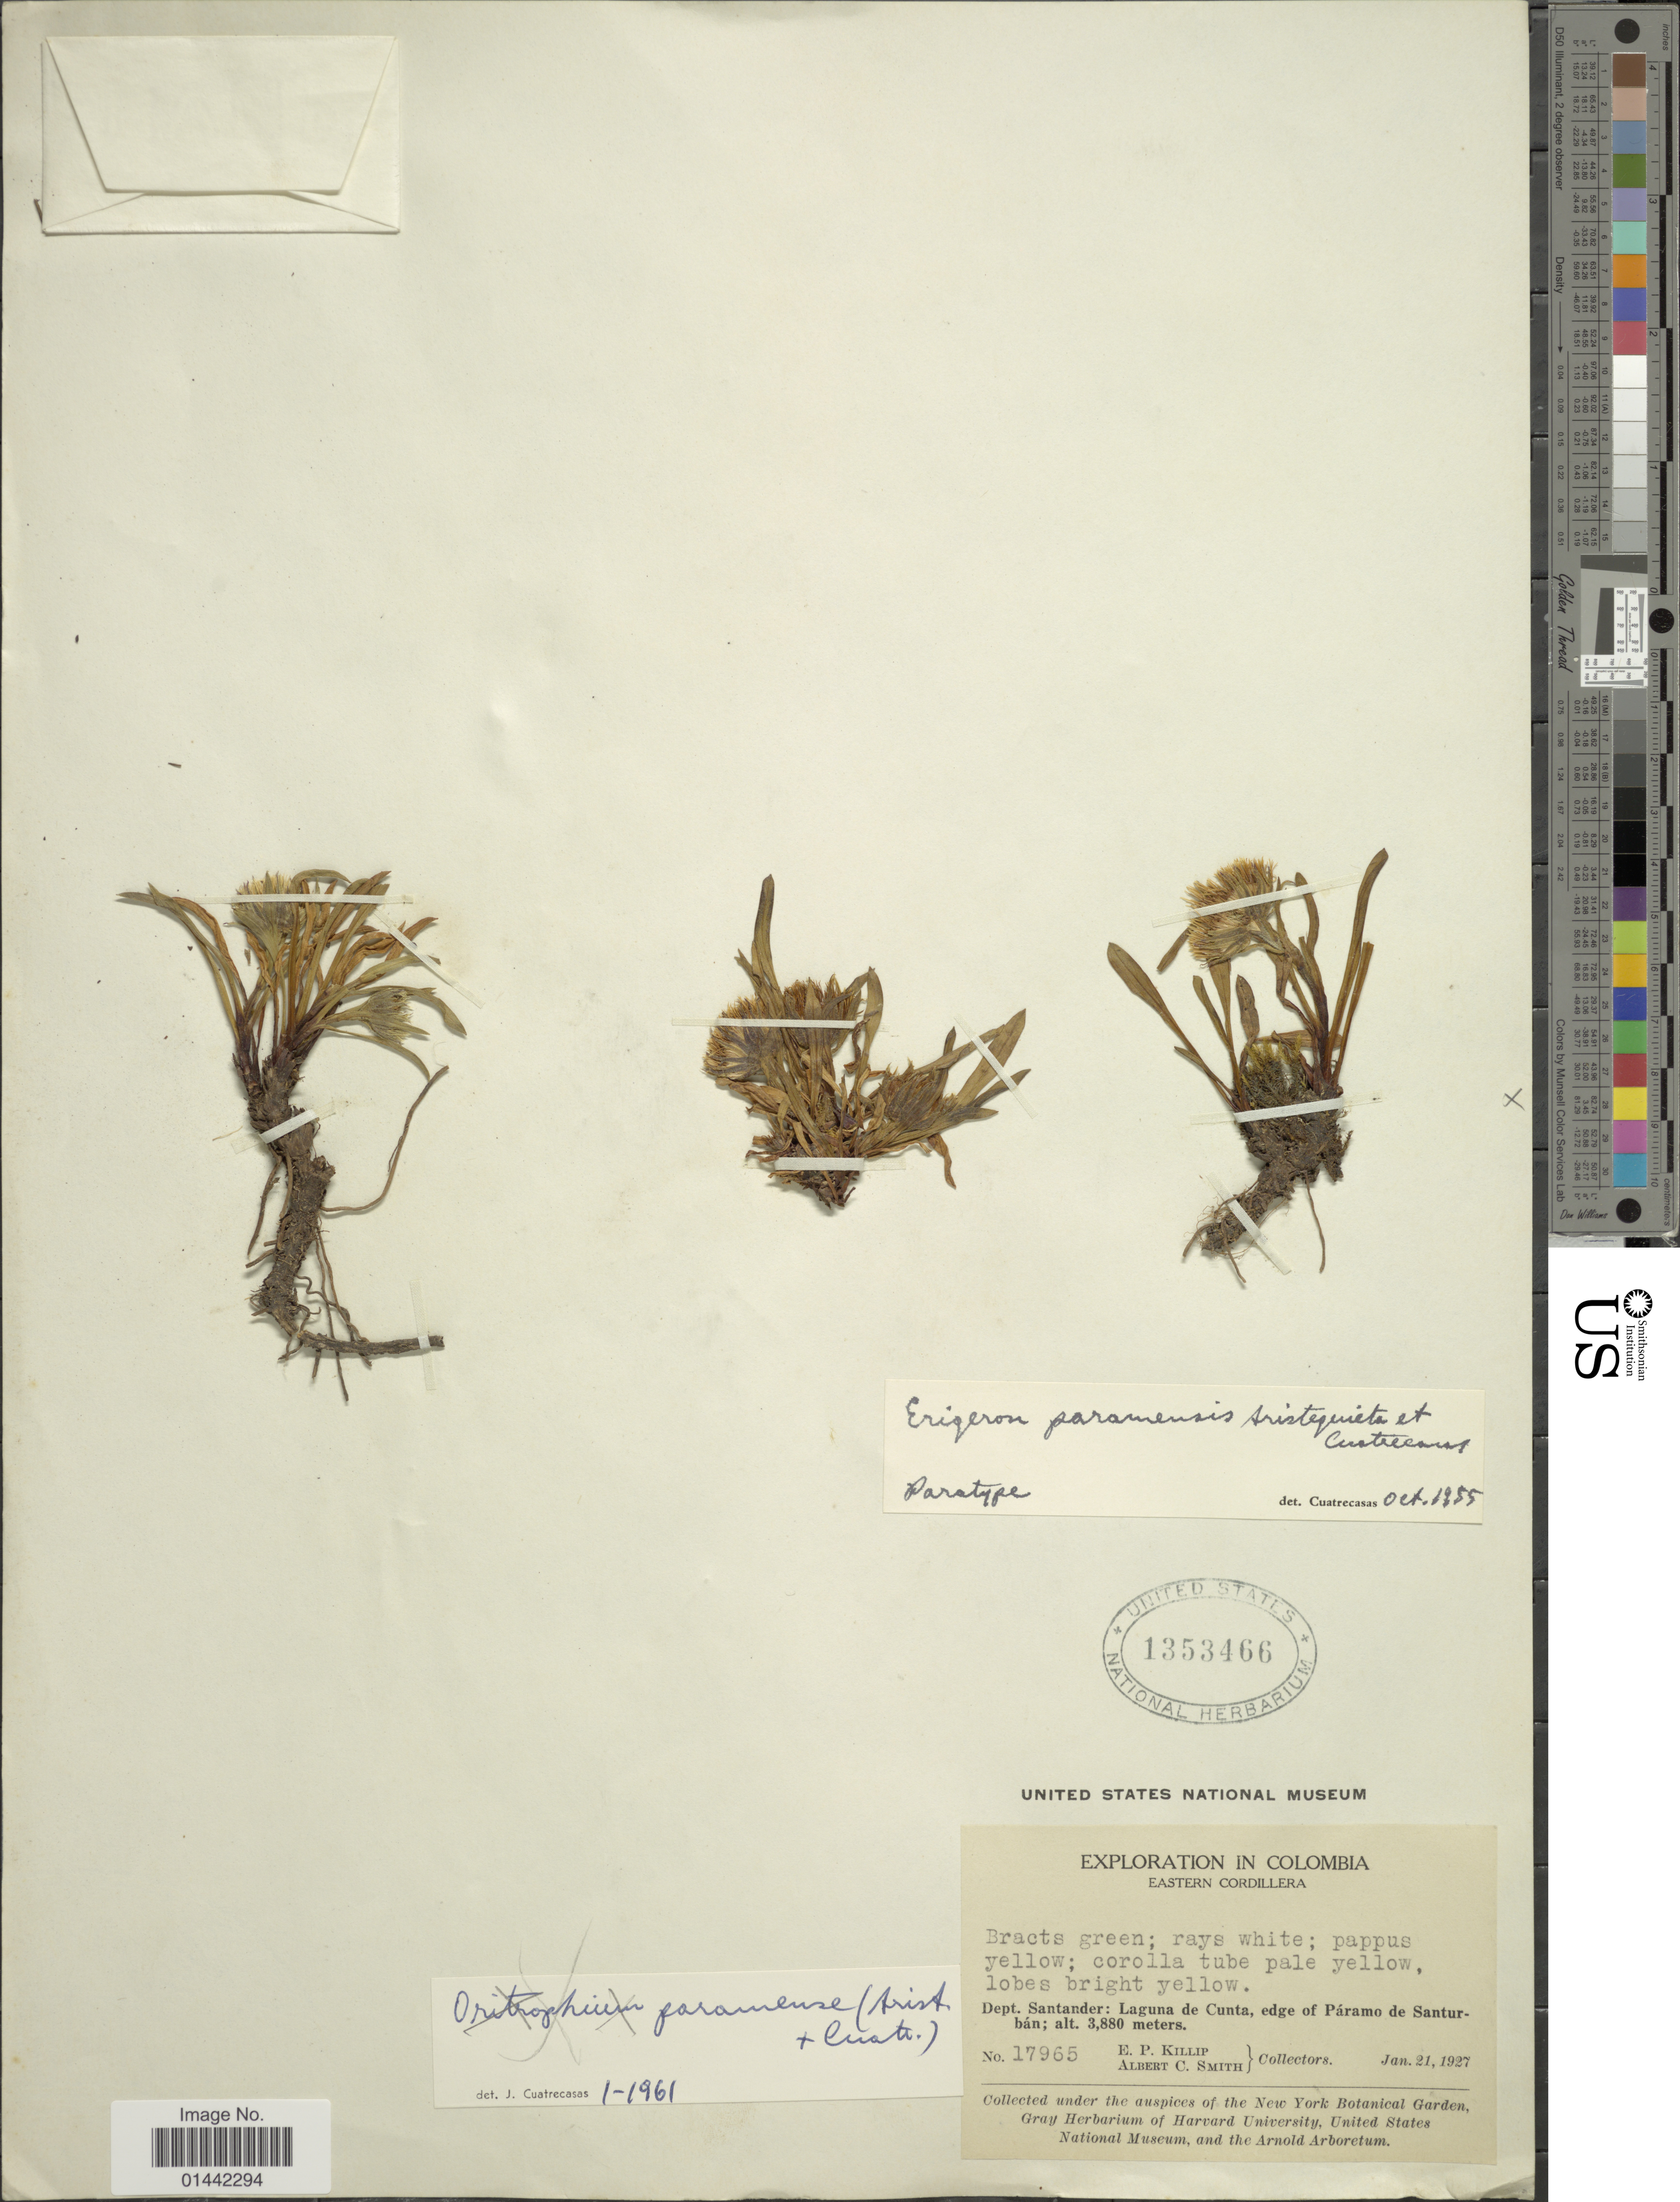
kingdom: Plantae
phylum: Tracheophyta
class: Magnoliopsida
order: Asterales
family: Asteraceae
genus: Erigeron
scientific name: Erigeron paramensis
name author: Aristeg. & Cuatrec.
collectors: E. P. Killip & A. C. Smith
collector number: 17965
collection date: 1927-01-21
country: Colombia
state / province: Santander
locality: Eastern Cordillera, Laguna de Cunta, edge of Páramo de Santurbán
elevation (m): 3880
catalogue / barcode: US 1353466